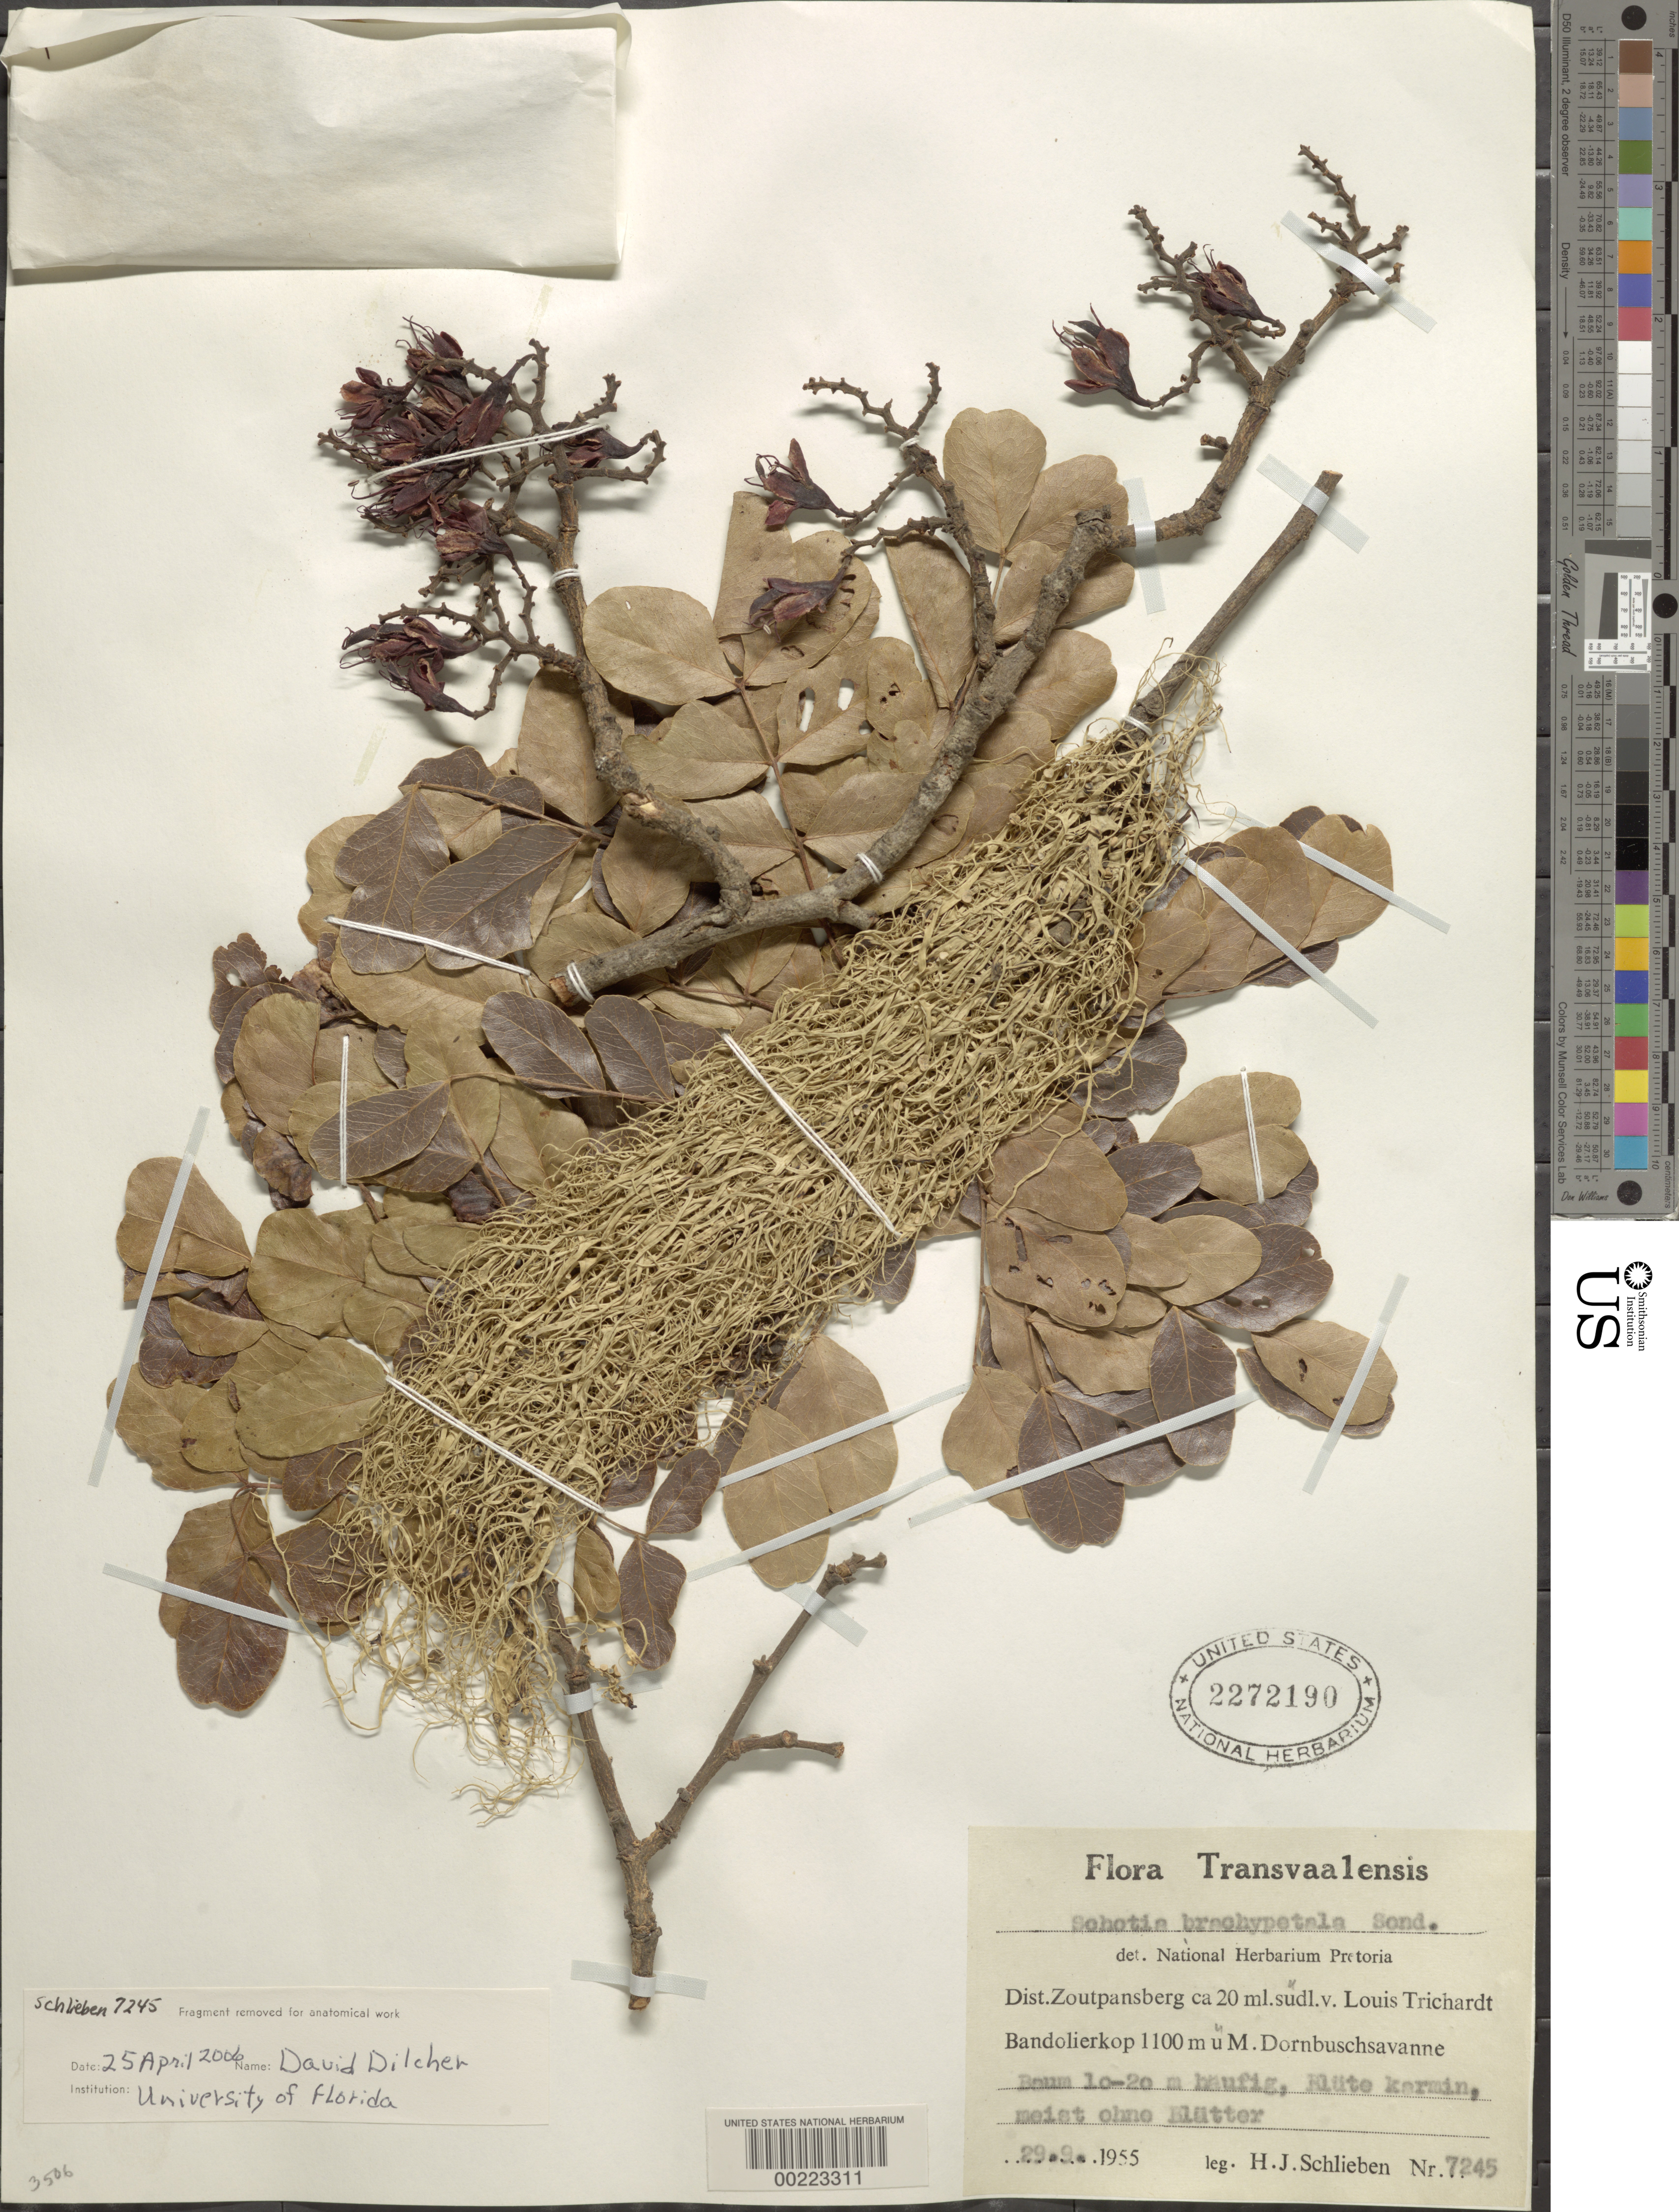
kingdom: Plantae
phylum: Tracheophyta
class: Magnoliopsida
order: Fabales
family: Fabaceae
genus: Schotia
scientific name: Schotia brachypetala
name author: Sond.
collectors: H. J. Schlieben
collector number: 7245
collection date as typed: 29 Sep 1955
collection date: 1955-09-29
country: South Africa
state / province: Limpopo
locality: Ca 20 mi s of louis trichardt bandolierkop. Zoutpansberg. Transvaal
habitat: Thorn bush savanna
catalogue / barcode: US 2272190